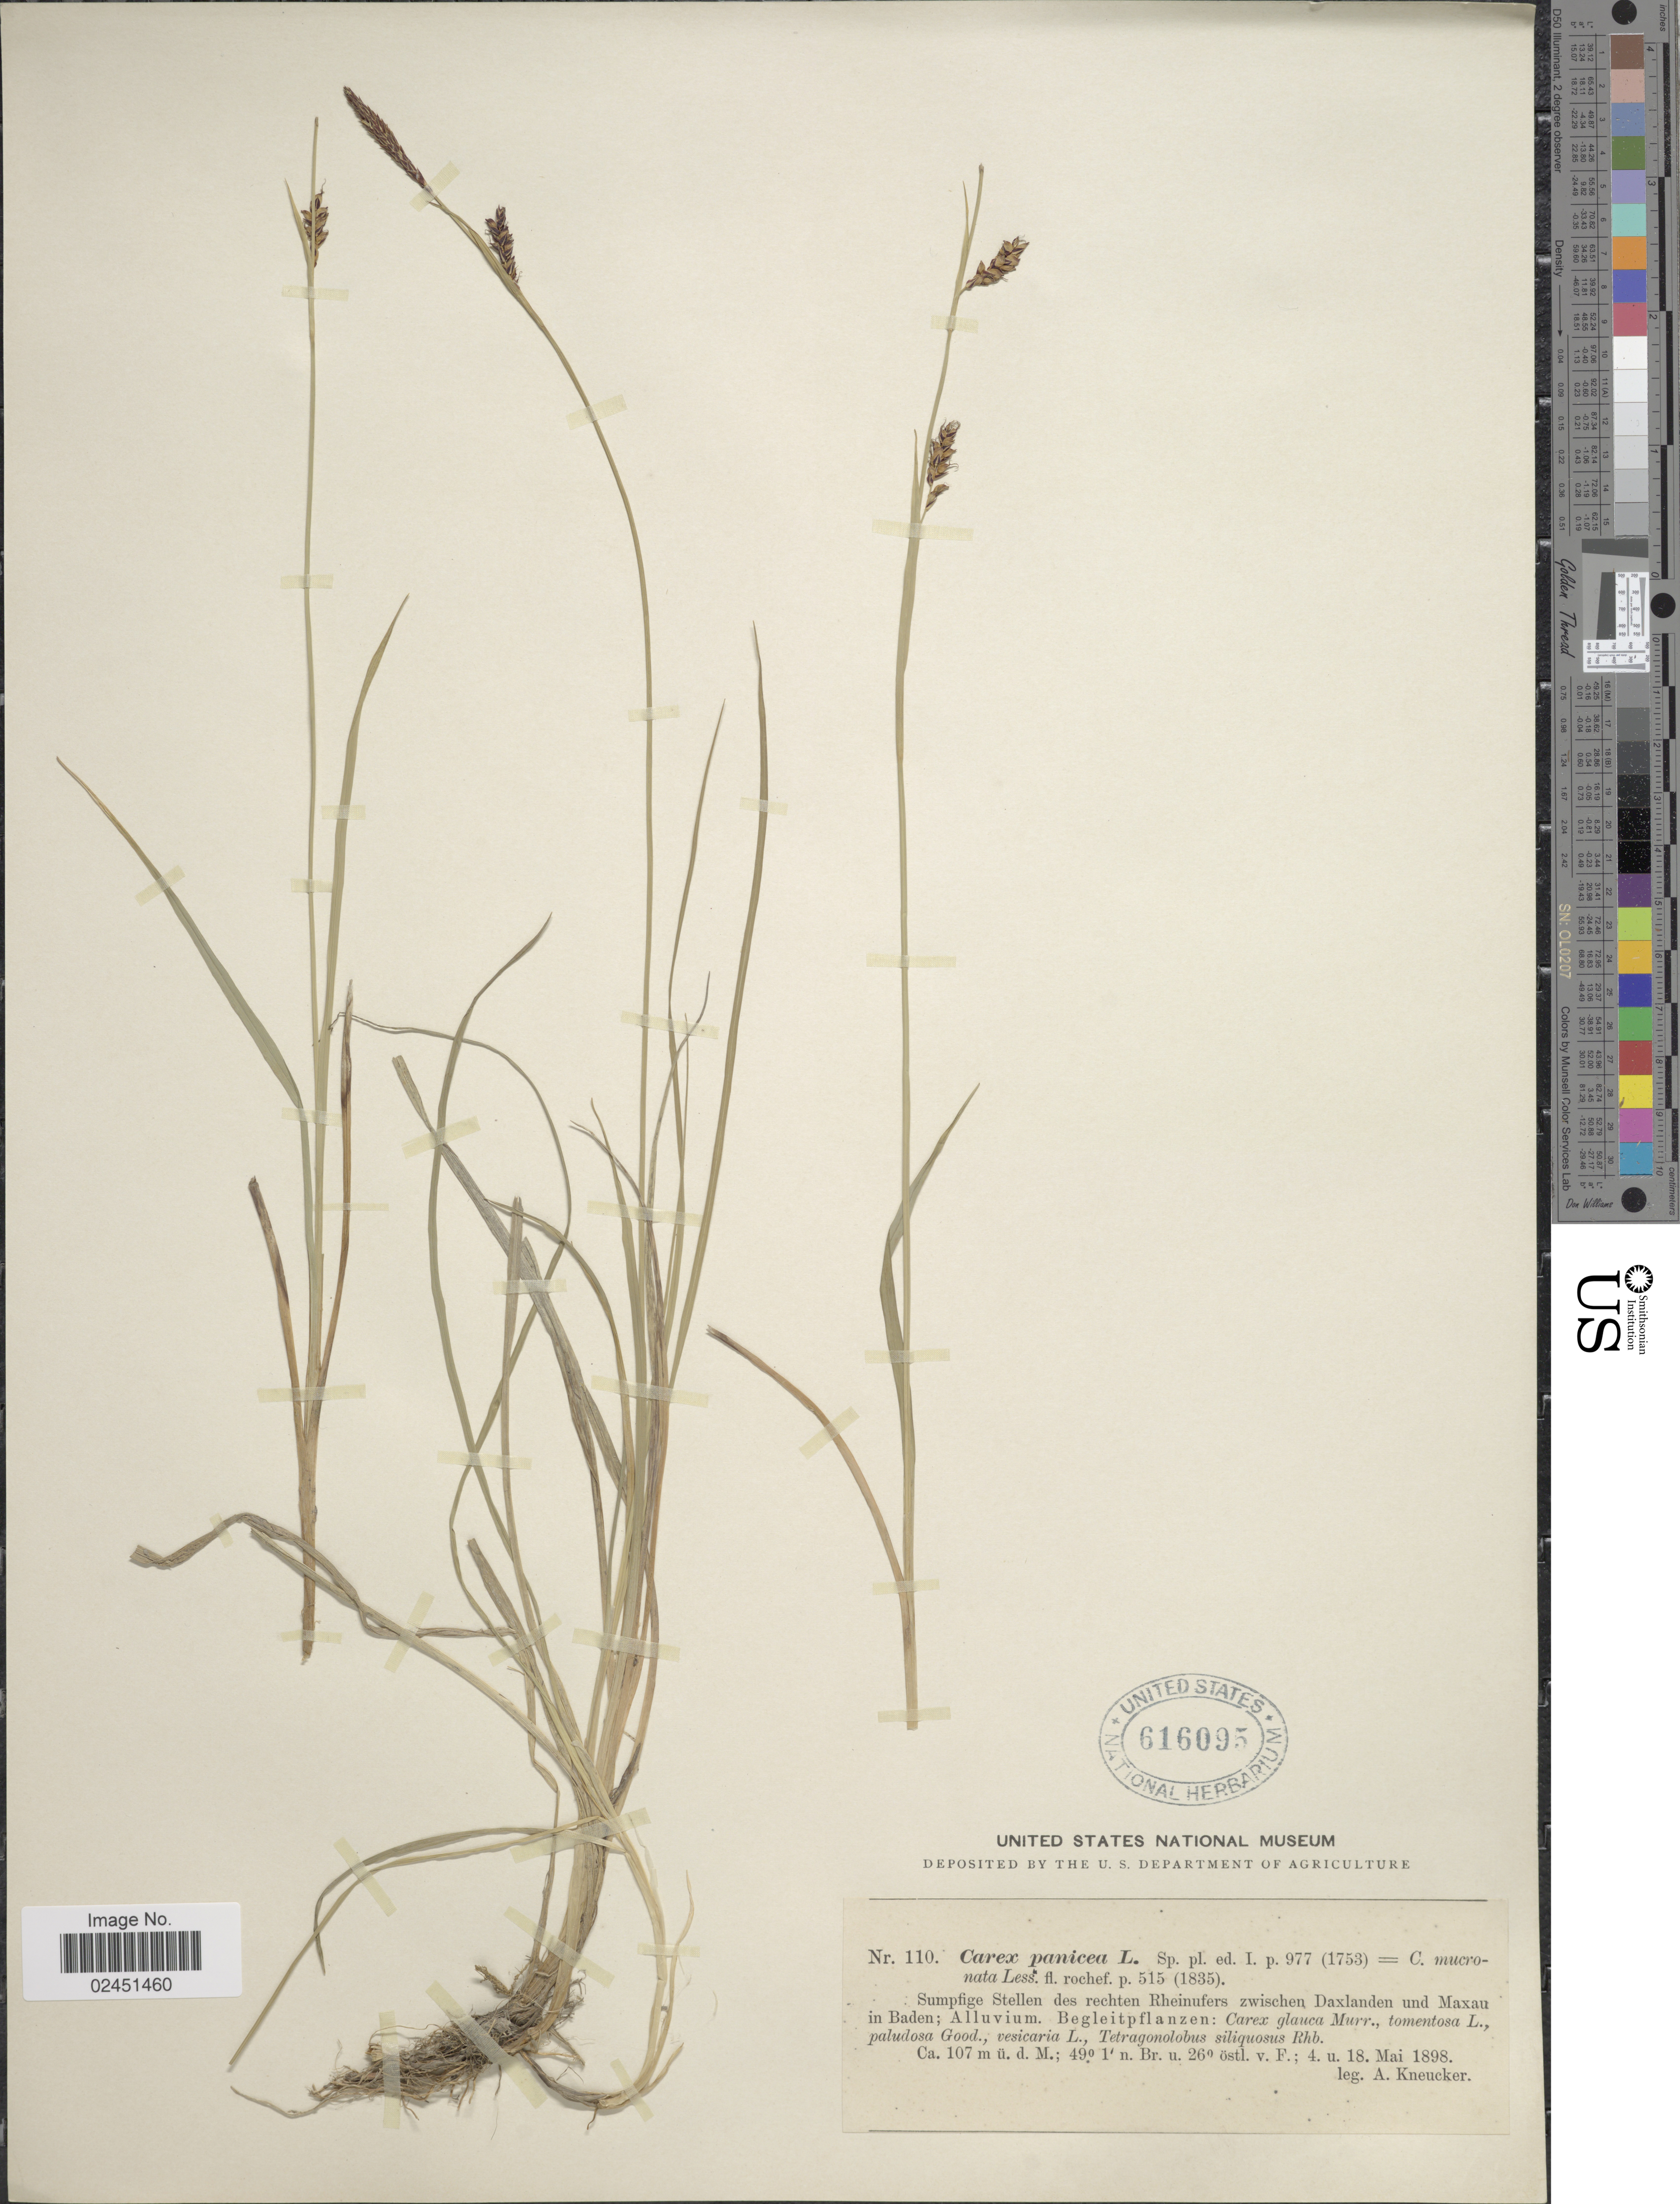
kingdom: Plantae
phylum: Tracheophyta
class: Liliopsida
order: Poales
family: Cyperaceae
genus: Carex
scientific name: Carex panicea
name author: L.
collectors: A. Kneucker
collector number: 110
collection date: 1898-05-18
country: Germany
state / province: Baden-Württemberg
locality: Sumpfige Stellen des rechten Rheinufers zwischen Daxlanden und Maxau in Baden; Alluvium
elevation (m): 107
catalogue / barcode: US 616095